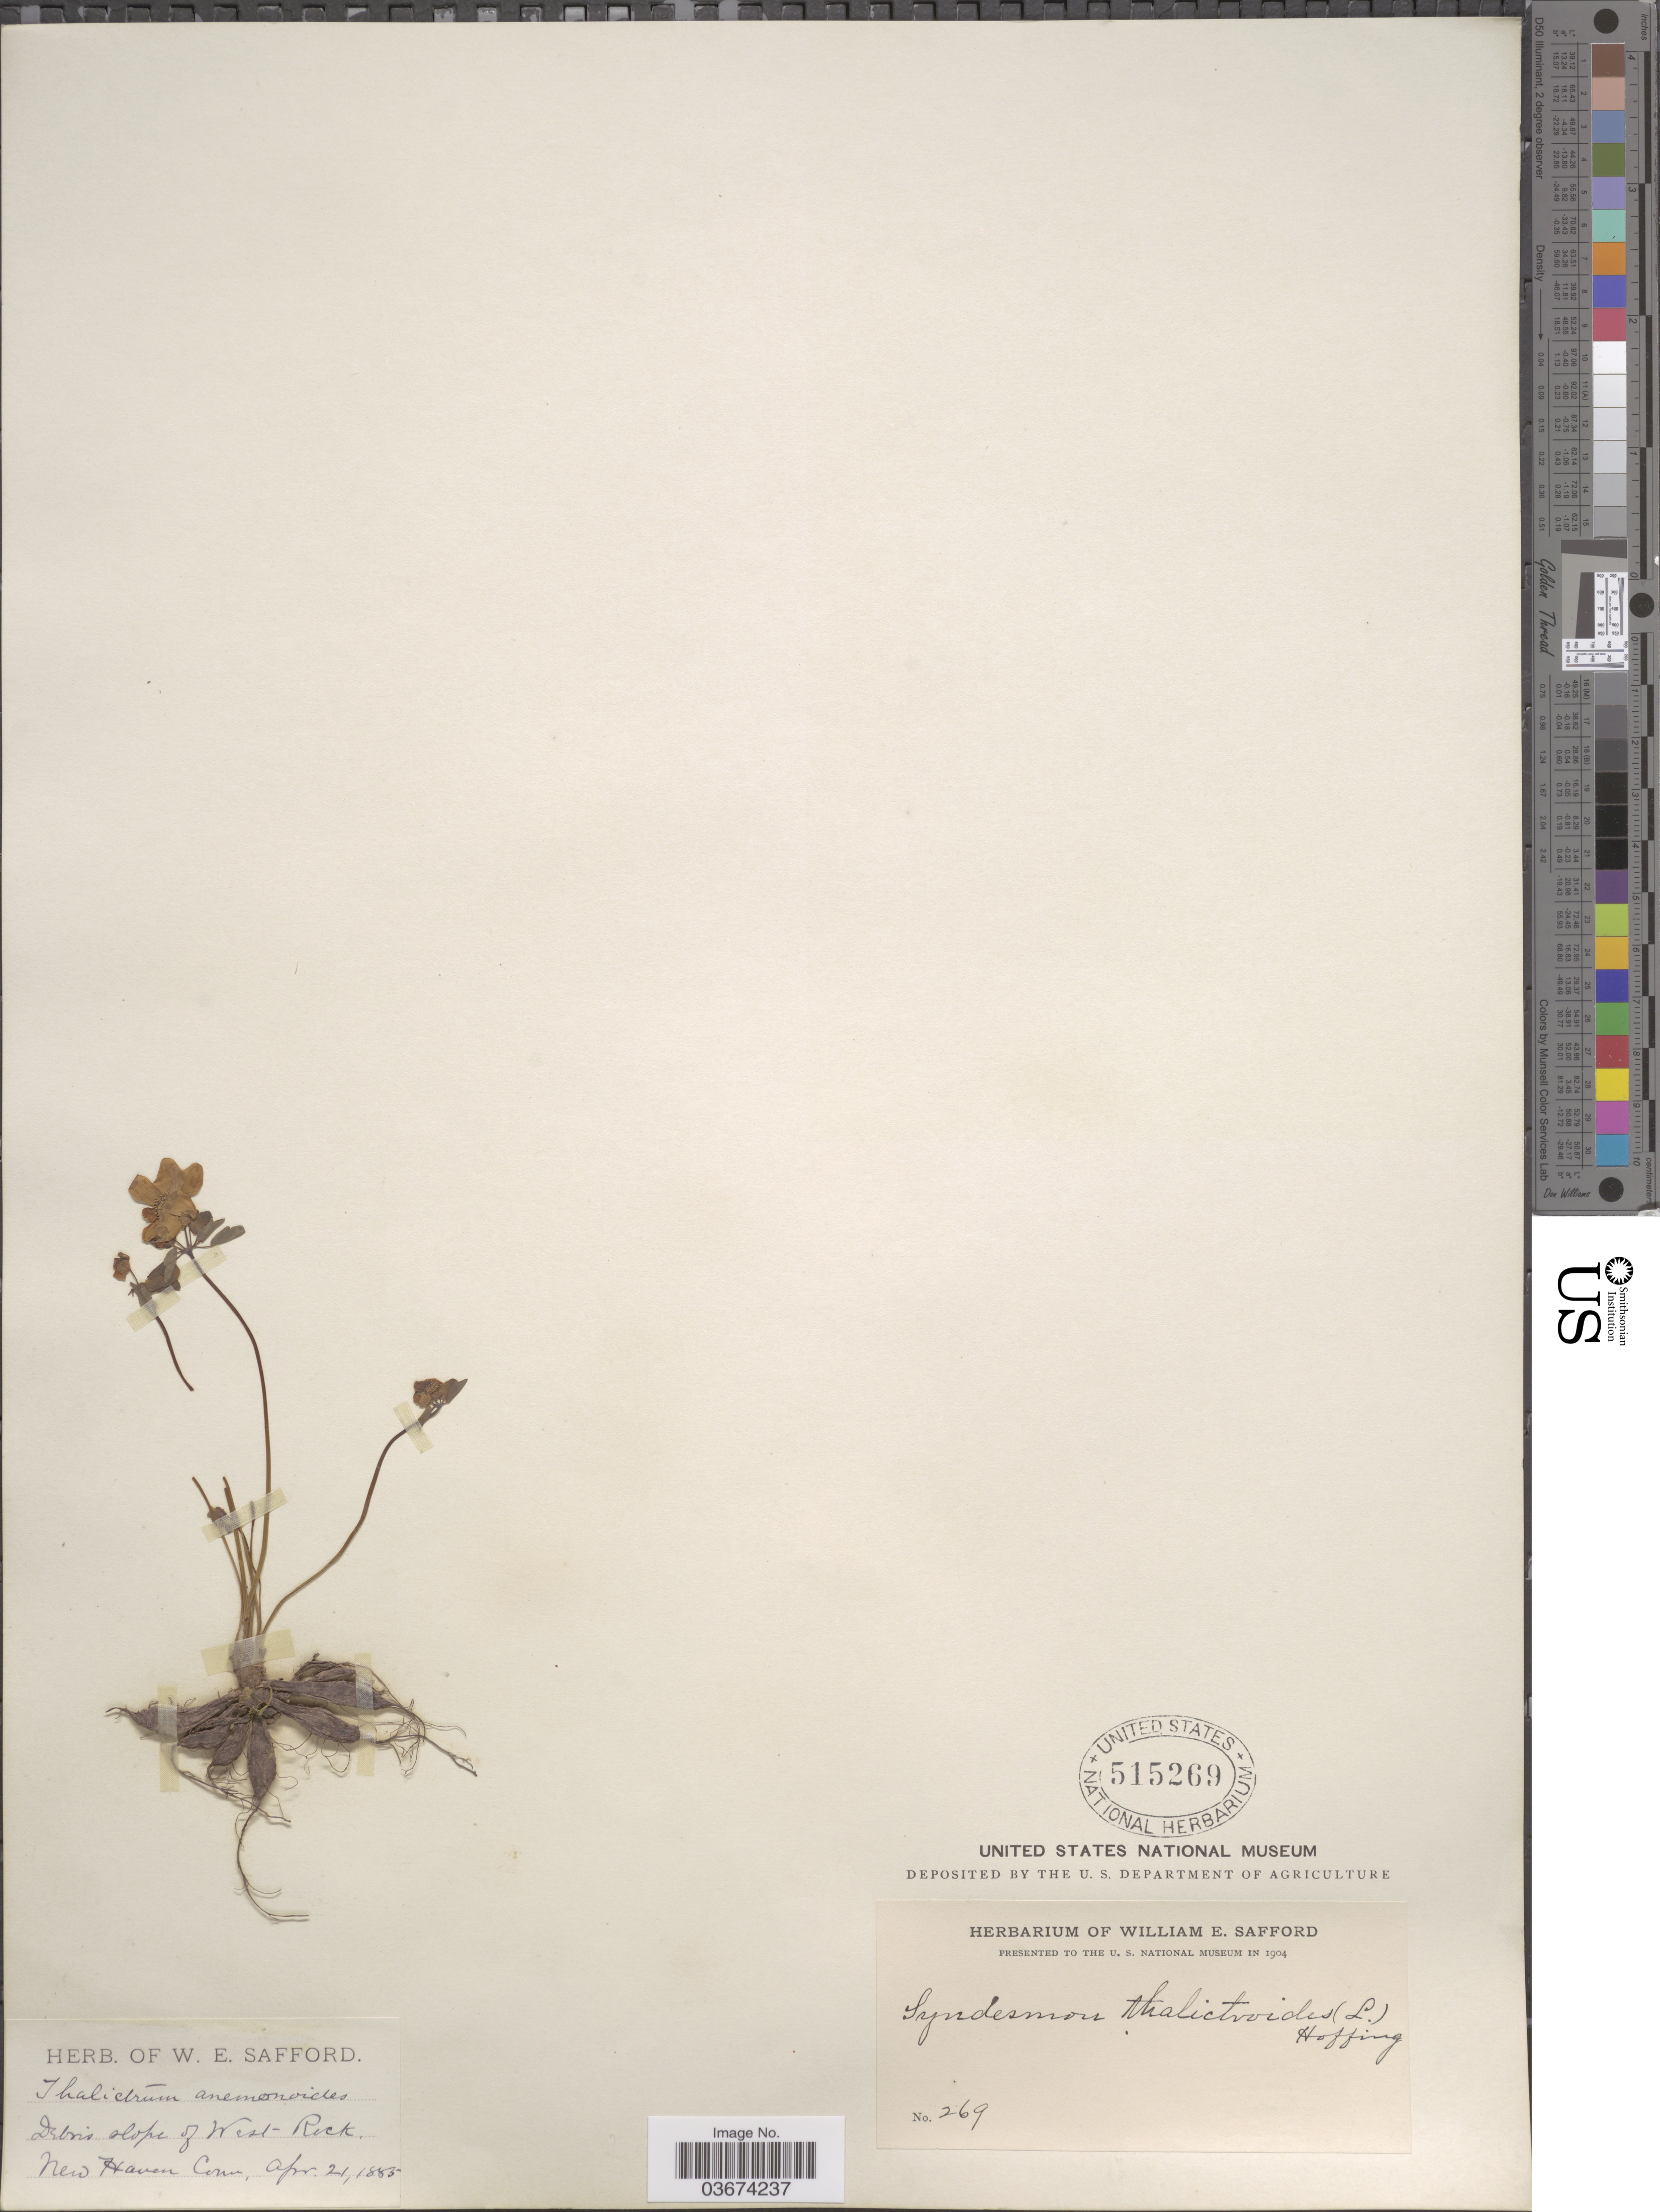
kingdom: Plantae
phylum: Tracheophyta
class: Magnoliopsida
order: Ranunculales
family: Ranunculaceae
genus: Thalictrum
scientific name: Thalictrum thalictroides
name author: (L.) A.J. Eames & B. Boivin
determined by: Strong, M. T., (US), Smithsonian Institution - National Museum of Natural History (UNITED STATES)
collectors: W. E. Safford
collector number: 269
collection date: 1885-04-21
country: United States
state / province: Connecticut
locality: Debris slope of West Rock. New Haven.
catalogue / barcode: US 515269